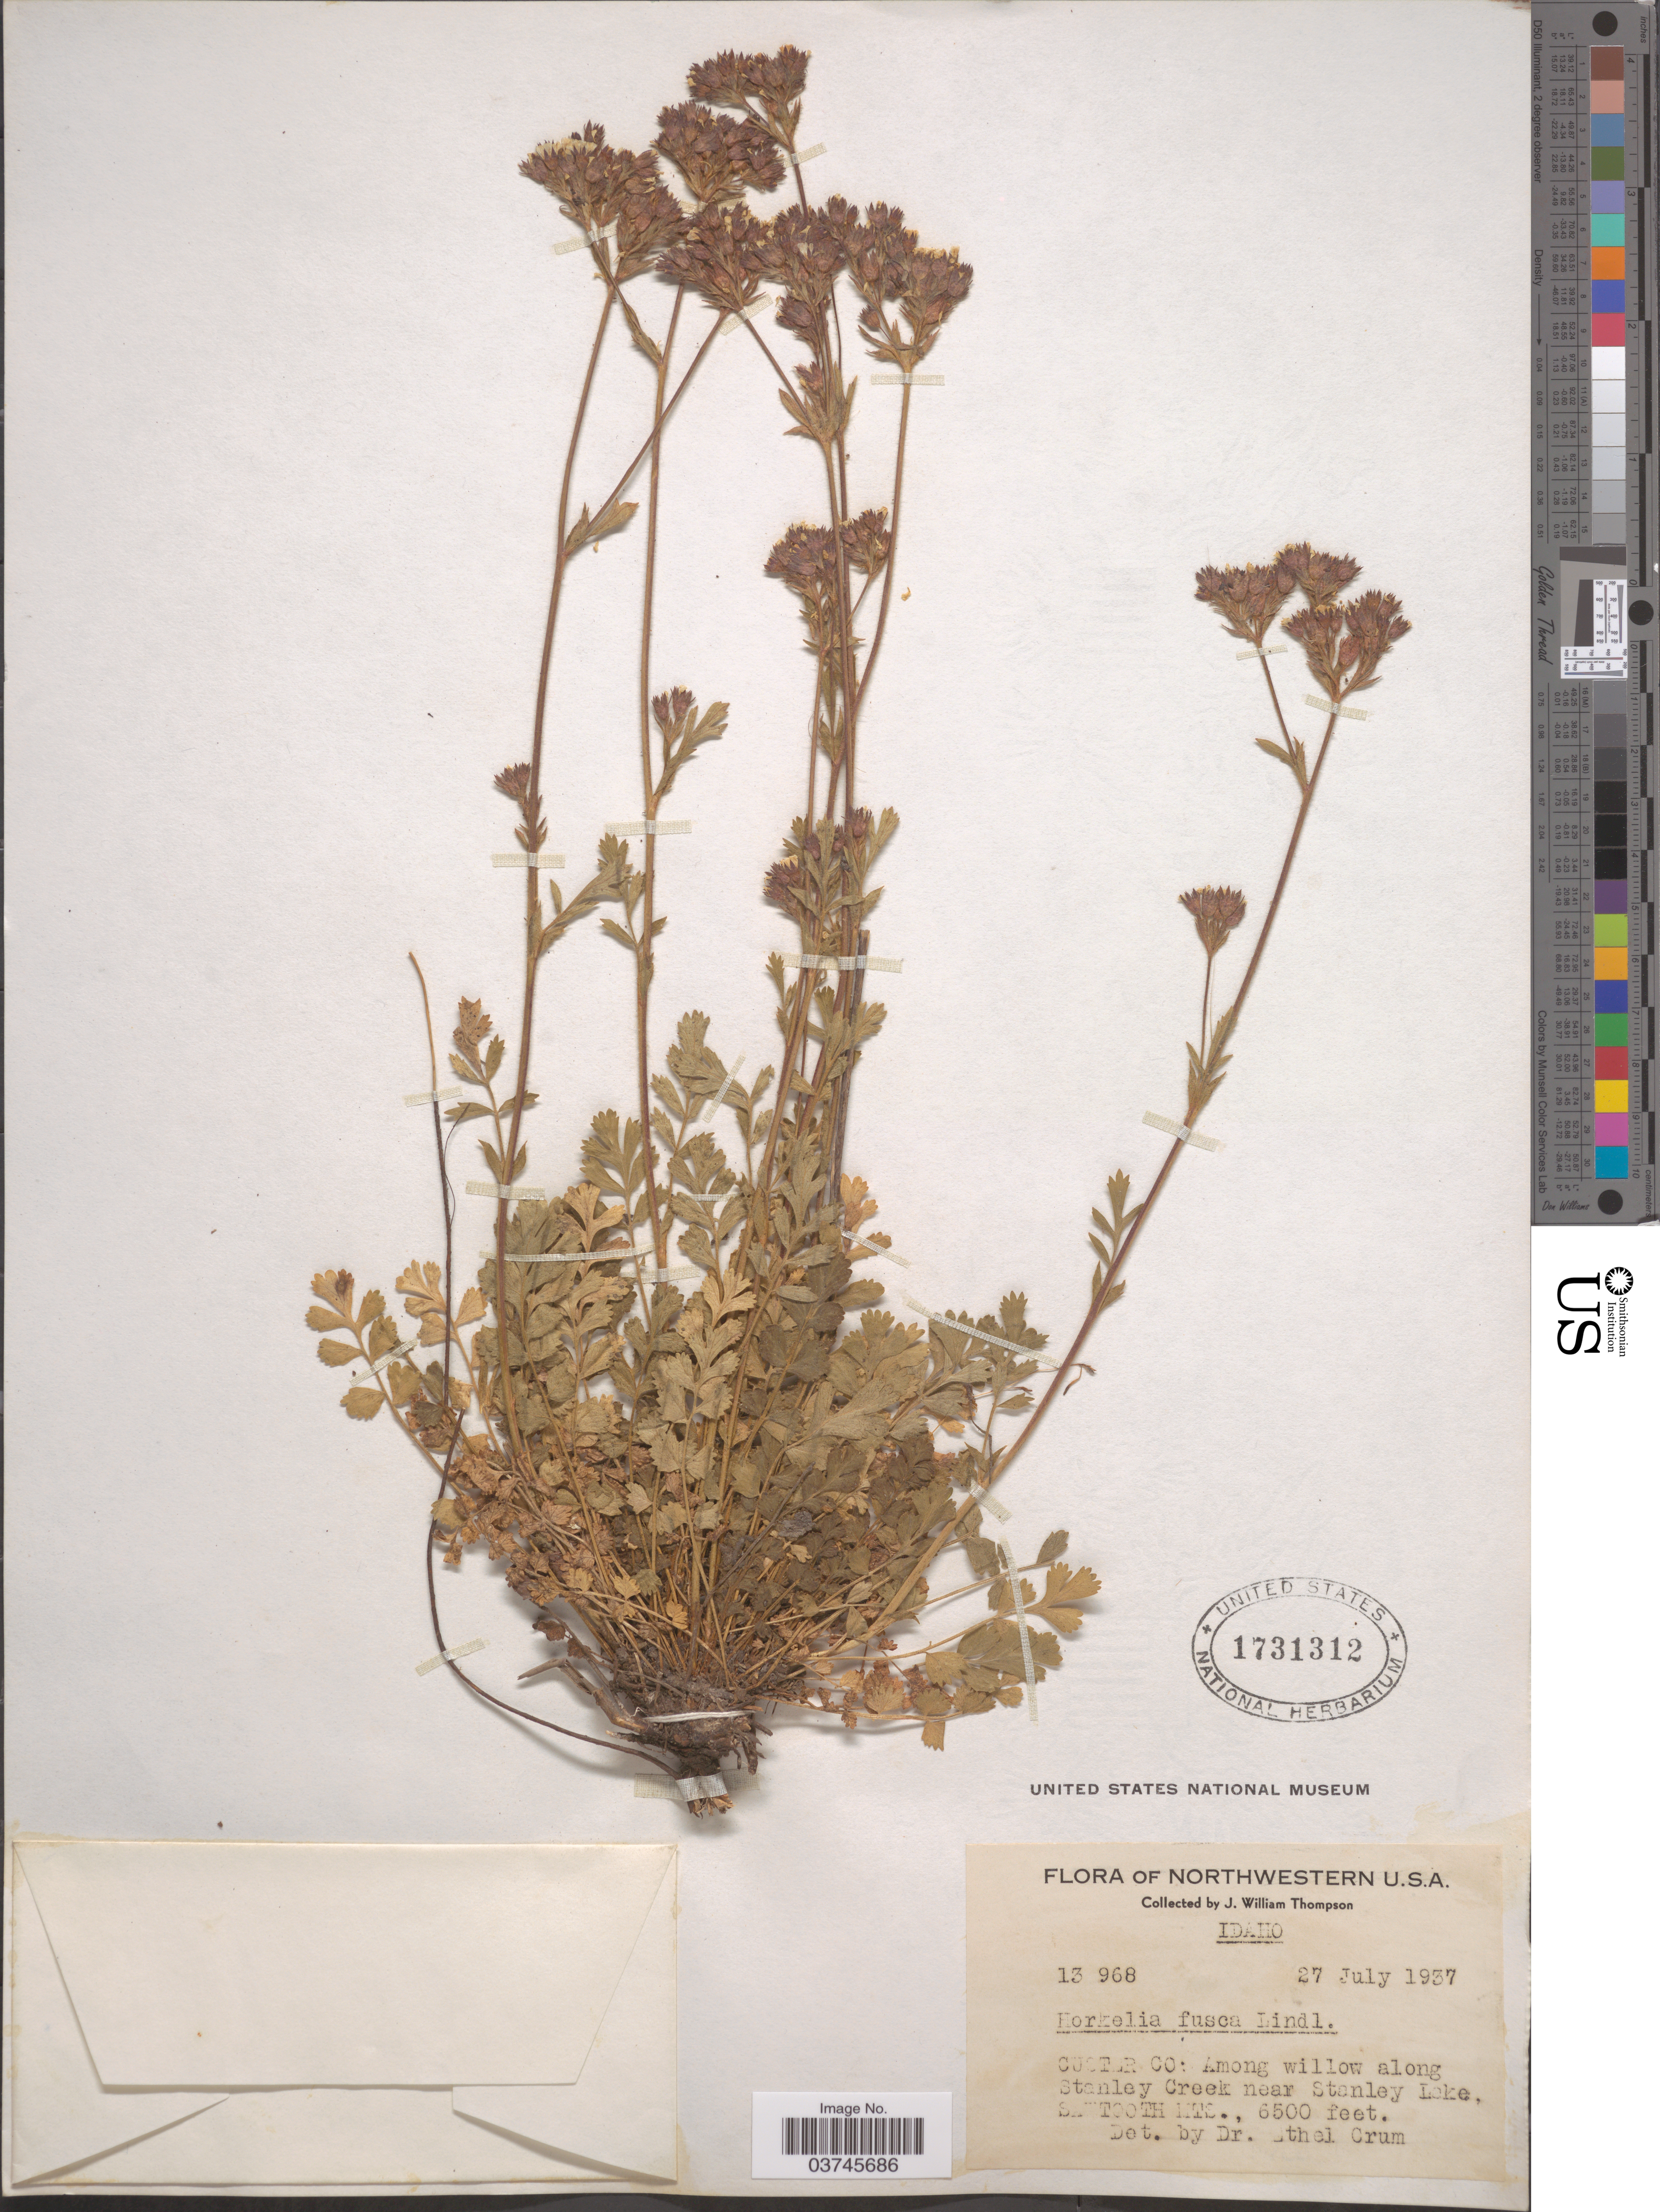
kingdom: Plantae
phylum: Tracheophyta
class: Magnoliopsida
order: Rosales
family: Rosaceae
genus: Potentilla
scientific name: Potentilla douglasii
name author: Greene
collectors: J. W. Thompson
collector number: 13968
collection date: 1937-07-27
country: United States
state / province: Idaho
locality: Custer Co: Among willow along Stanley Creek near Stanley Lake, Sawtooth Mts.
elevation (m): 1981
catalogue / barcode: US 1731312